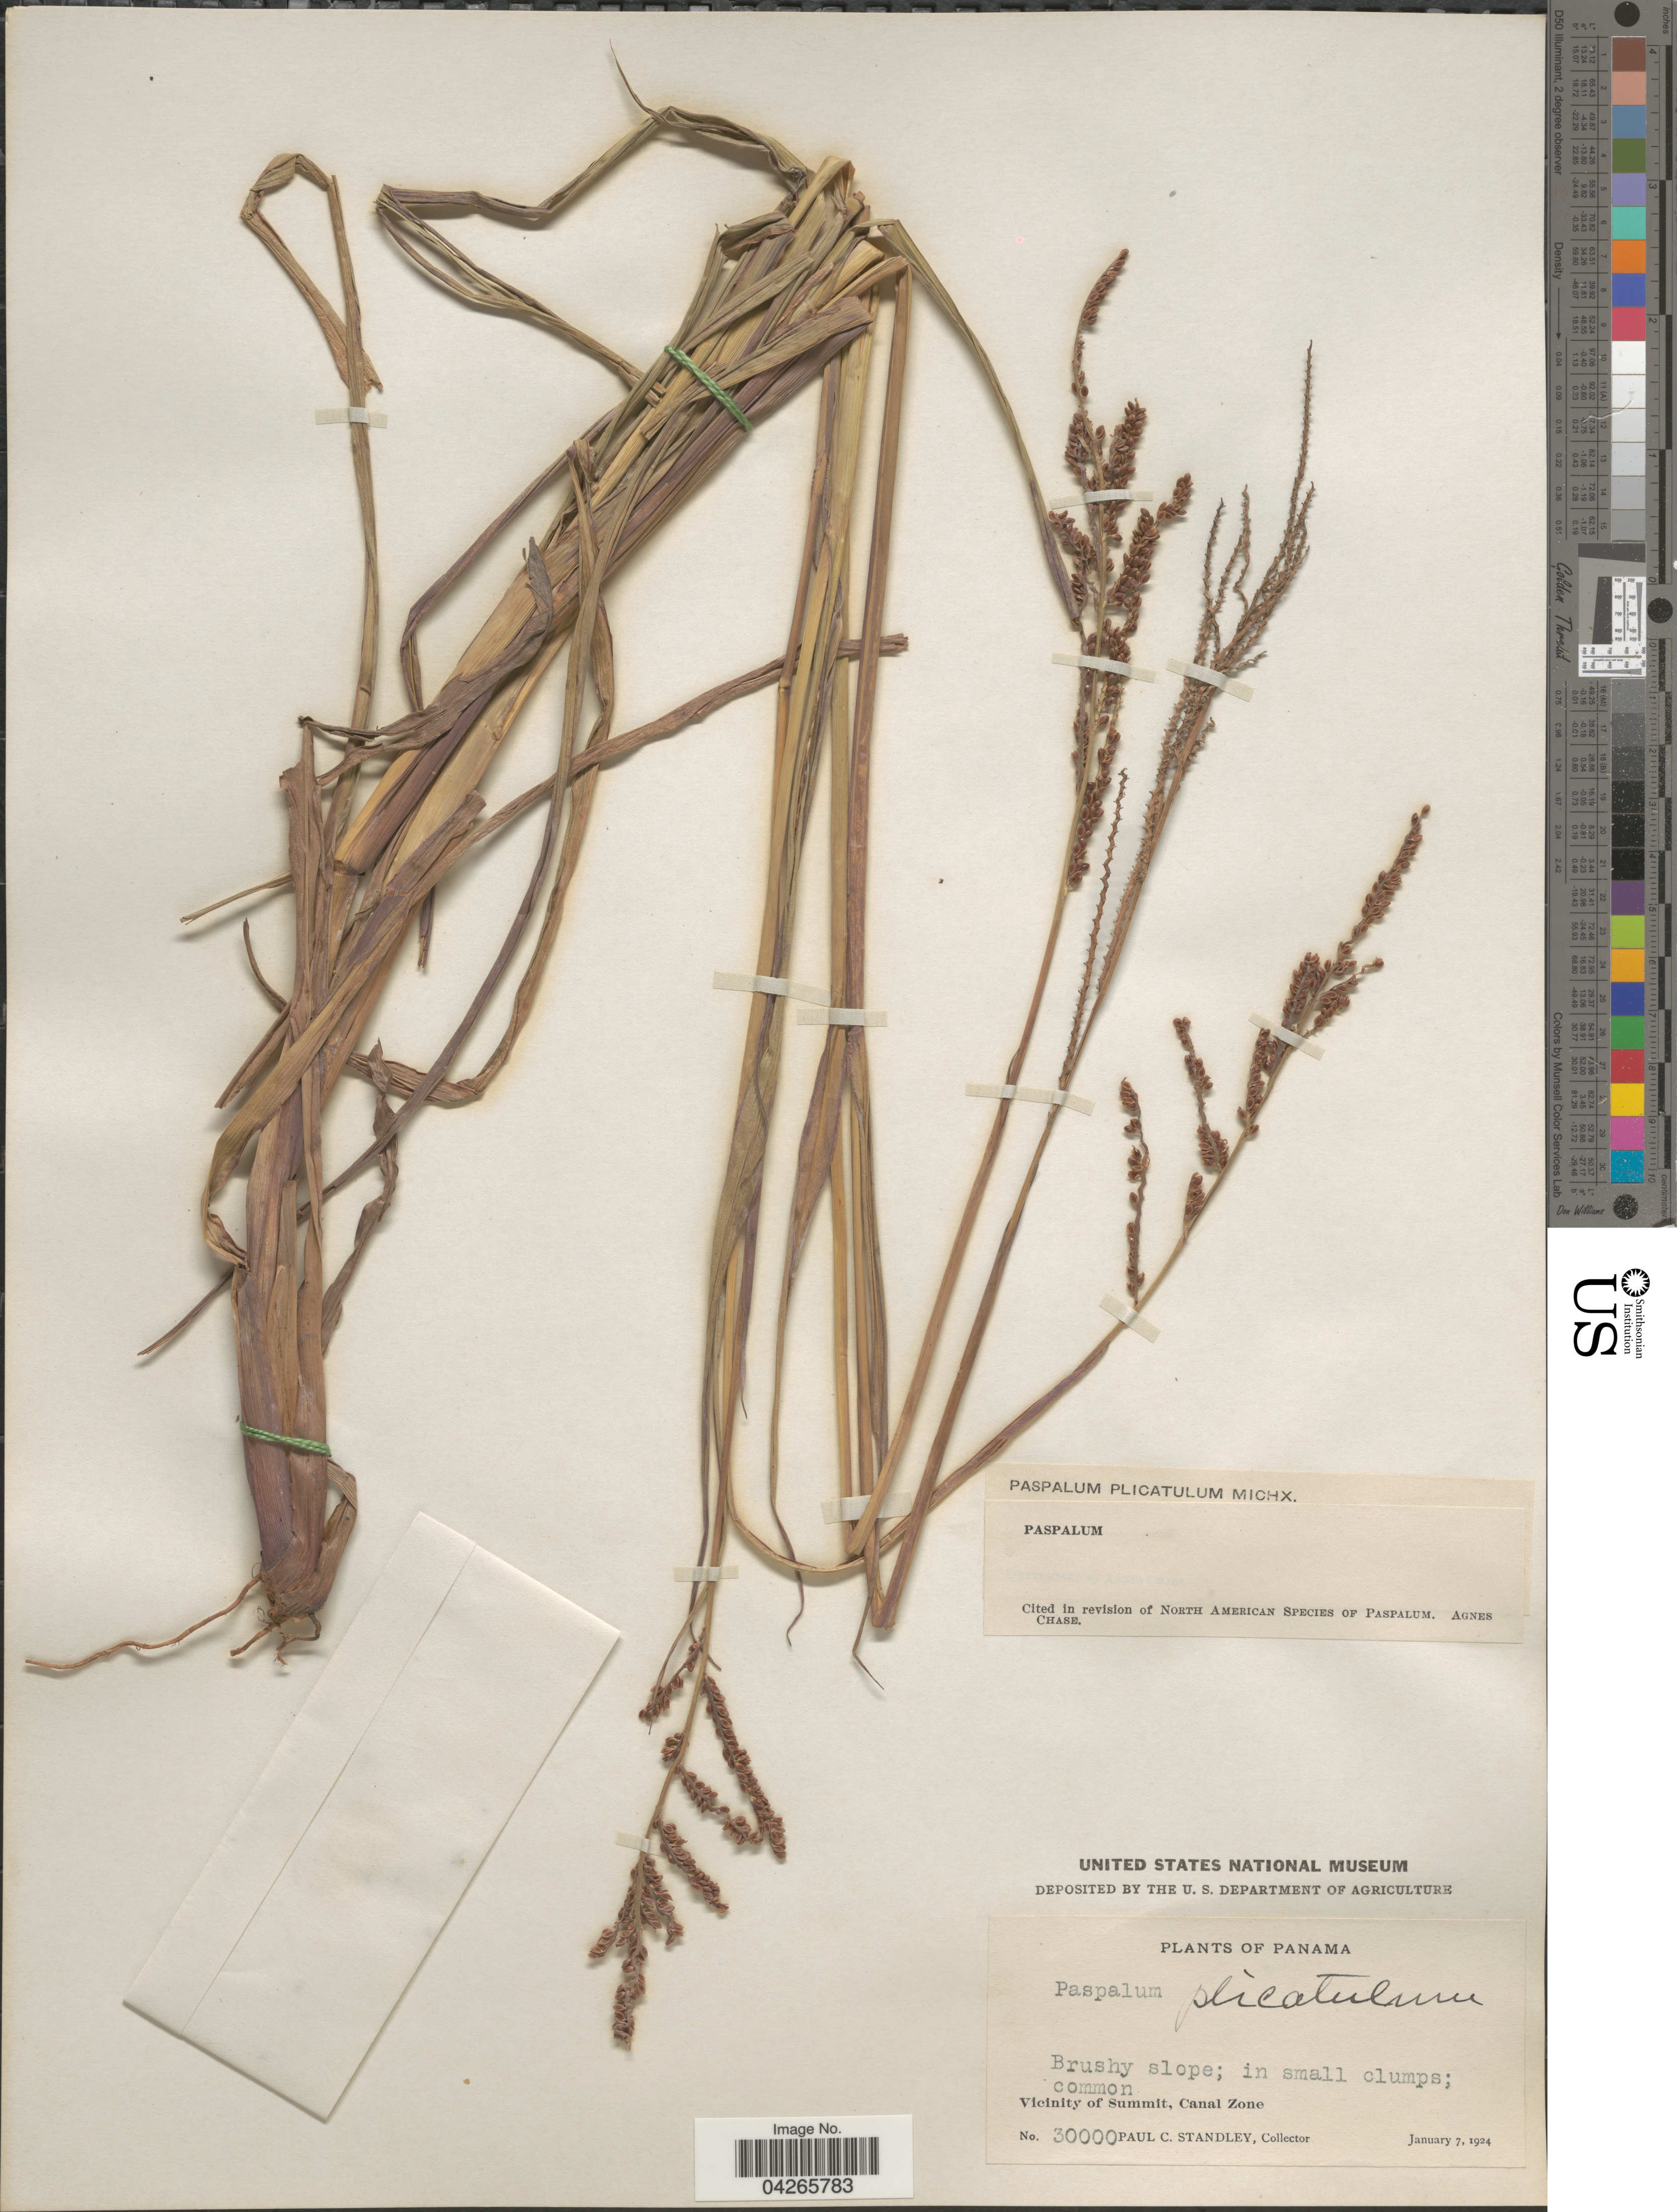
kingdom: Plantae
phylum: Tracheophyta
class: Liliopsida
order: Poales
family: Poaceae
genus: Paspalum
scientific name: Paspalum plicatulum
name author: Michx.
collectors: P. C. Standley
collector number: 30000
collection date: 1924-01-07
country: Panama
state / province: Colón / Panamá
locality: Brushy slope; common. Vicinity of Summit, Canal Zone.